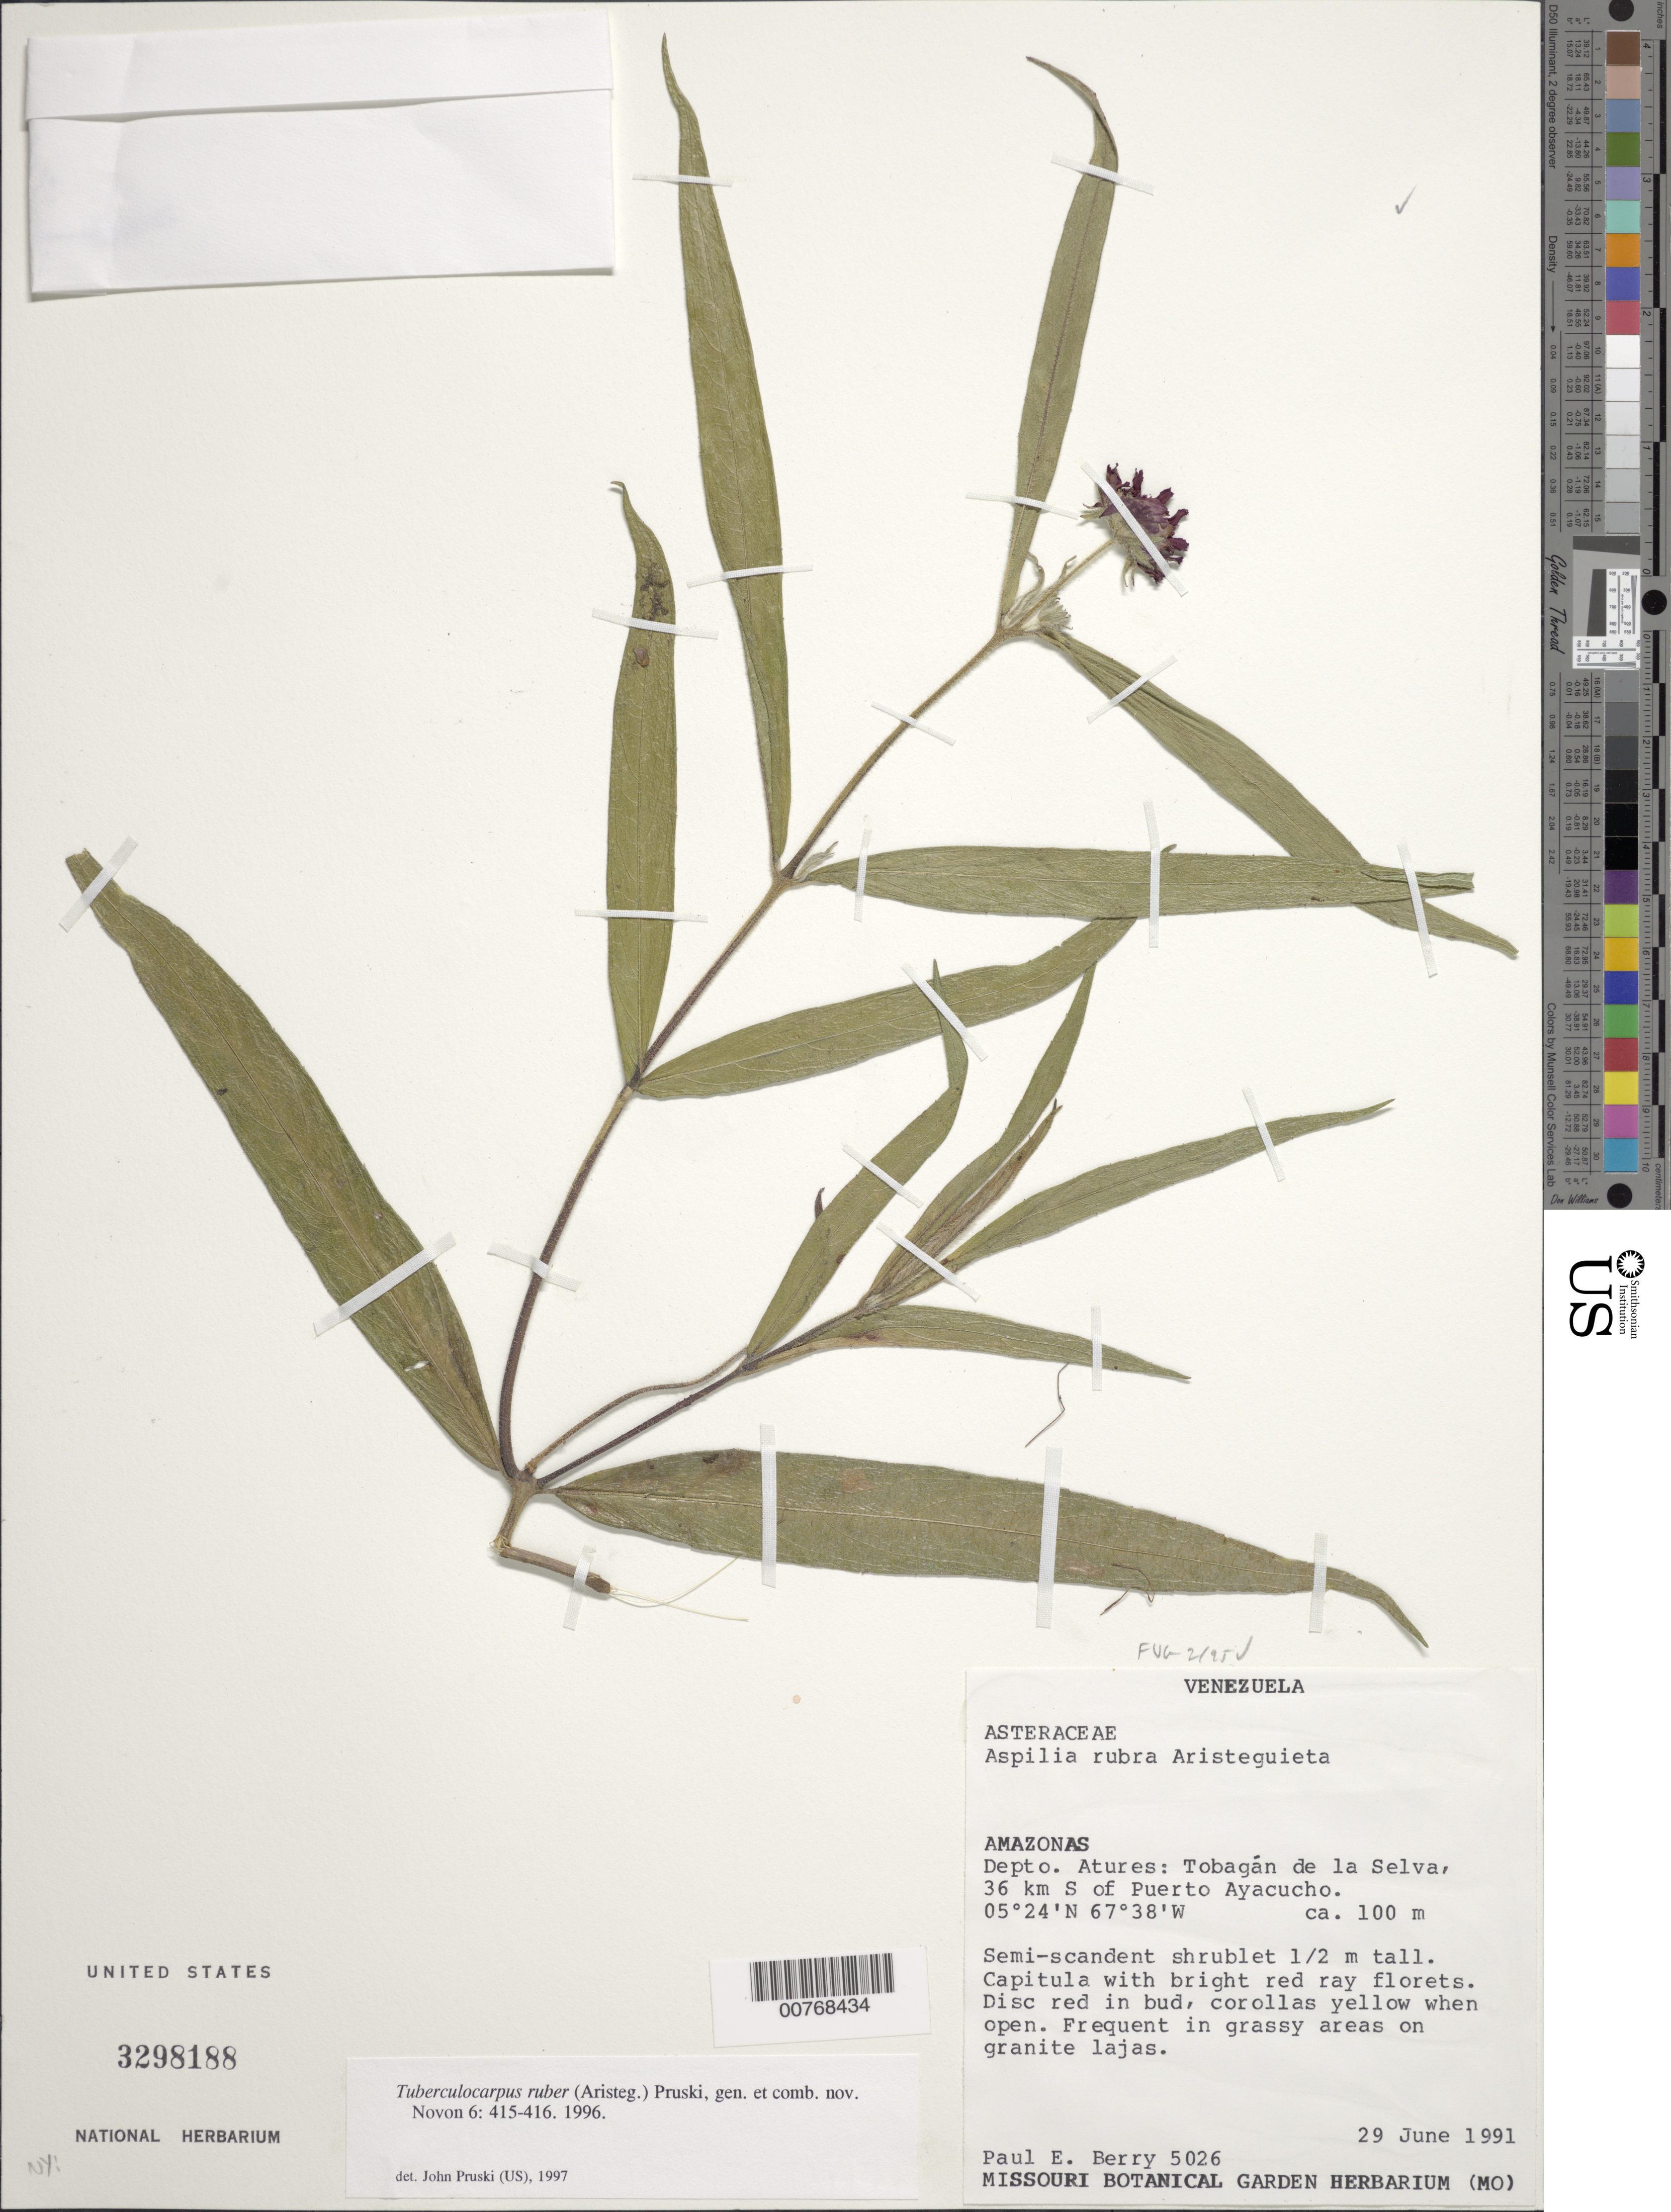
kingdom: Plantae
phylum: Tracheophyta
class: Magnoliopsida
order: Asterales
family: Asteraceae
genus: Tuberculocarpus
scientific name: Tuberculocarpus ruber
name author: (Aristeg.) Pruski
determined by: Pruski, J. F.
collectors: P. E. Berry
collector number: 5026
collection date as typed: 29-Jun-91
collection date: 1991-06-29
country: Venezuela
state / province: Amazonas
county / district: Atures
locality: Tobadgan de la Selva, S of Puerto Ayacucho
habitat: Grassy areas on granite lajas.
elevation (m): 100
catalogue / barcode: US 3298188